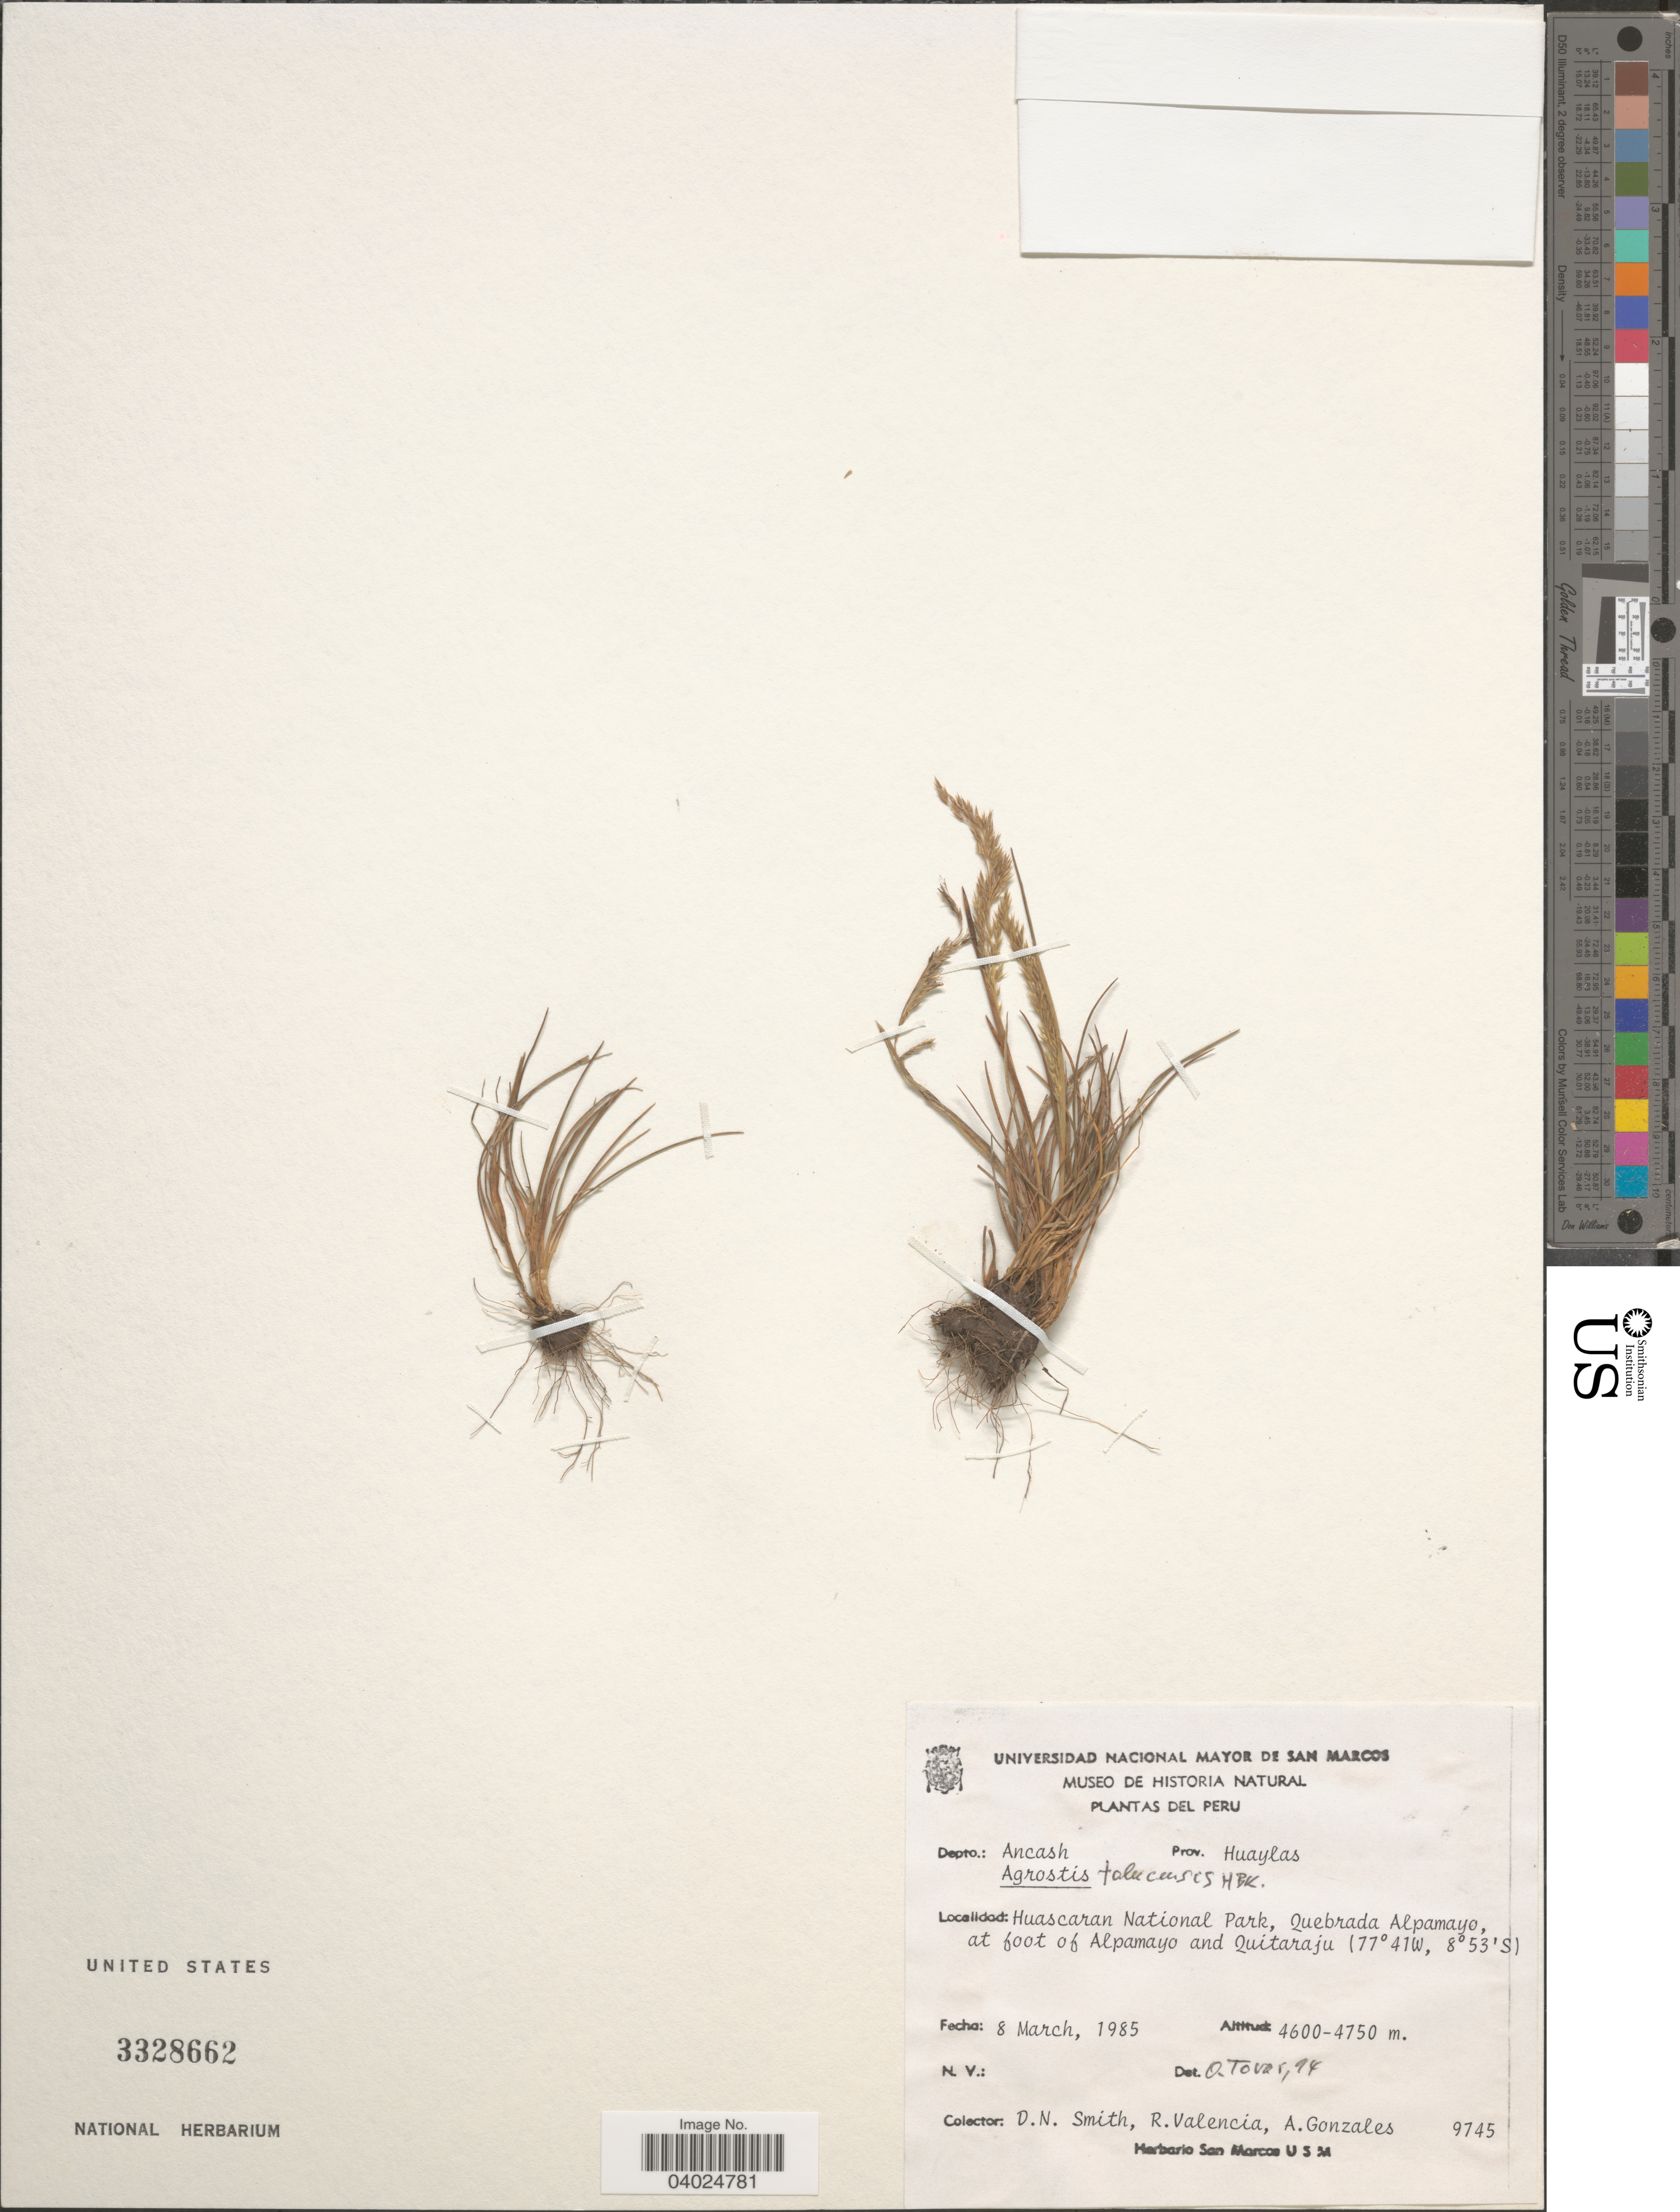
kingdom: Plantae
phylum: Tracheophyta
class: Liliopsida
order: Poales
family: Poaceae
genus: Agrostis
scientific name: Agrostis tolucensis Kunth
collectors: D. Smith, R. Valencia & A. Gonzáles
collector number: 9745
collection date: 1985-03-08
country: Peru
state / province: Ancash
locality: Depto.: Ancash. Prov. Huaylas. Huascaran National Park, Quebrada Alpamayo, at foot of Alpamayo and Quitaraju.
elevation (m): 4600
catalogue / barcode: US 3328662